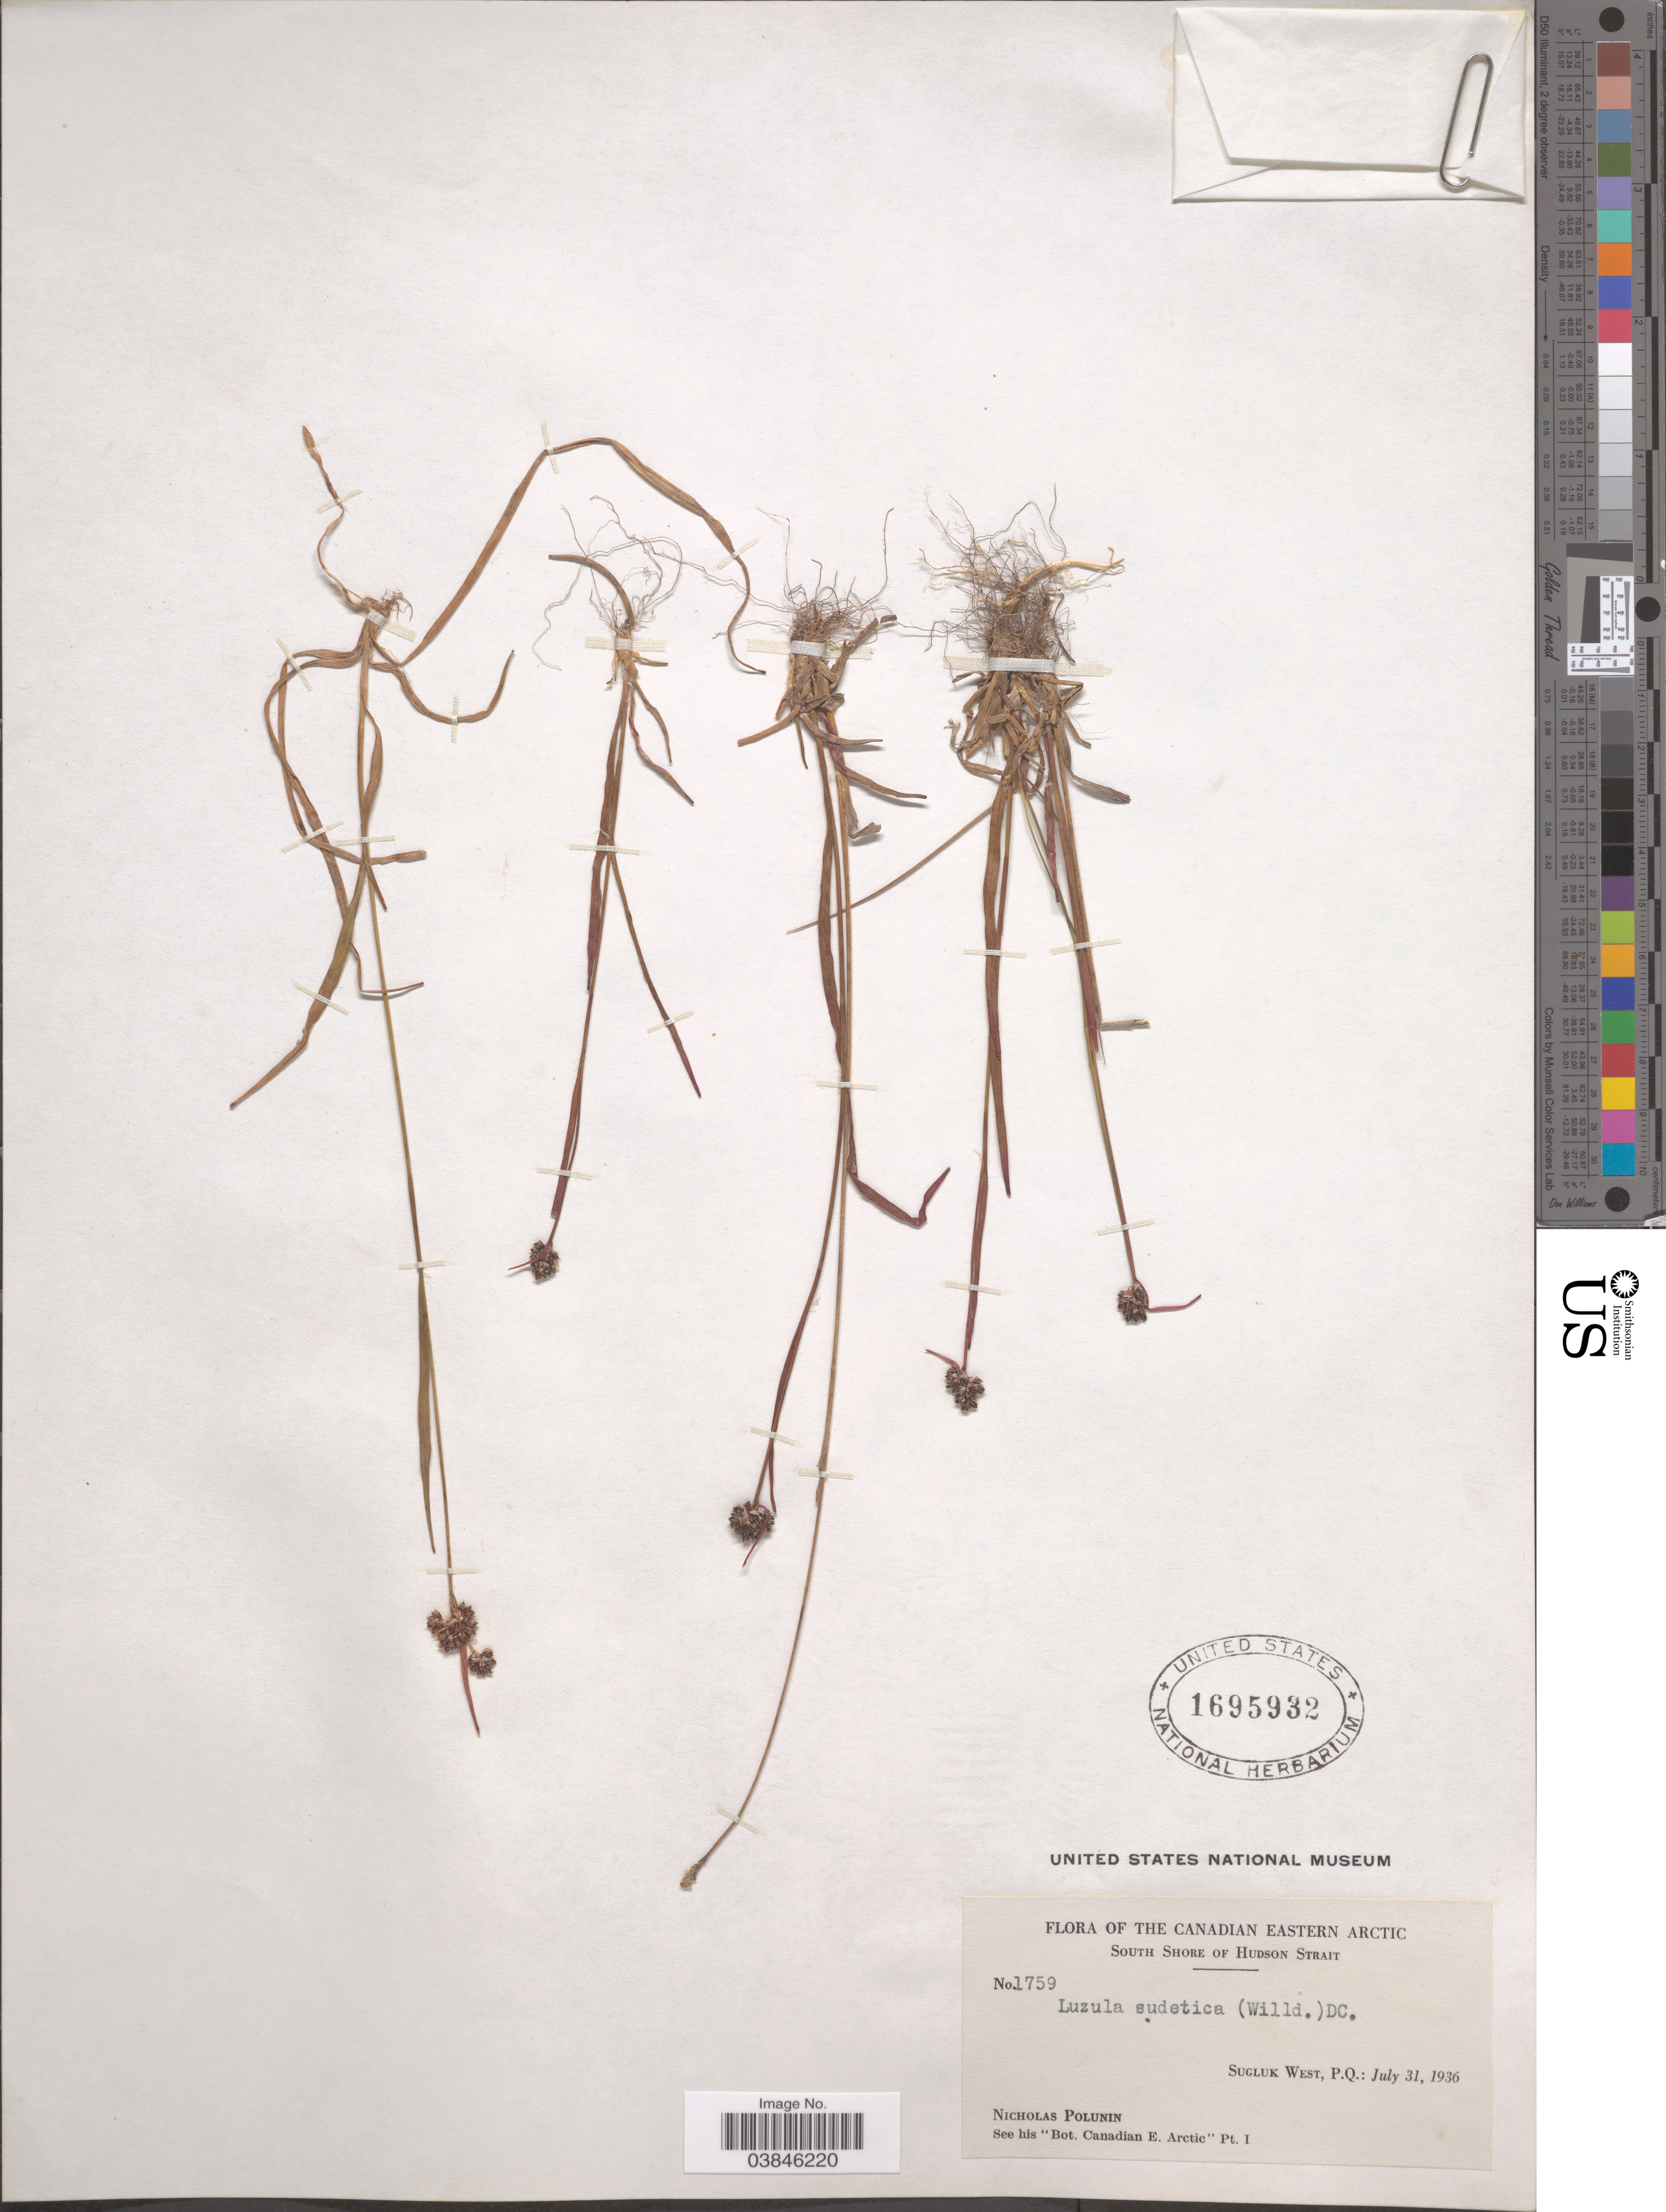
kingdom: Plantae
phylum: Tracheophyta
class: Liliopsida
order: Poales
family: Juncaceae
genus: Luzula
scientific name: Luzula multiflora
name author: (Ehrh.) Lej.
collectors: N. V. Polunin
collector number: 1759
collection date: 1936-07-31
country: Canada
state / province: Quebec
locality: The Canadian Eastern Arctic. South Shore of Hudson Strait. Sugluk West, P.Q.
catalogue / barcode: US 1695932